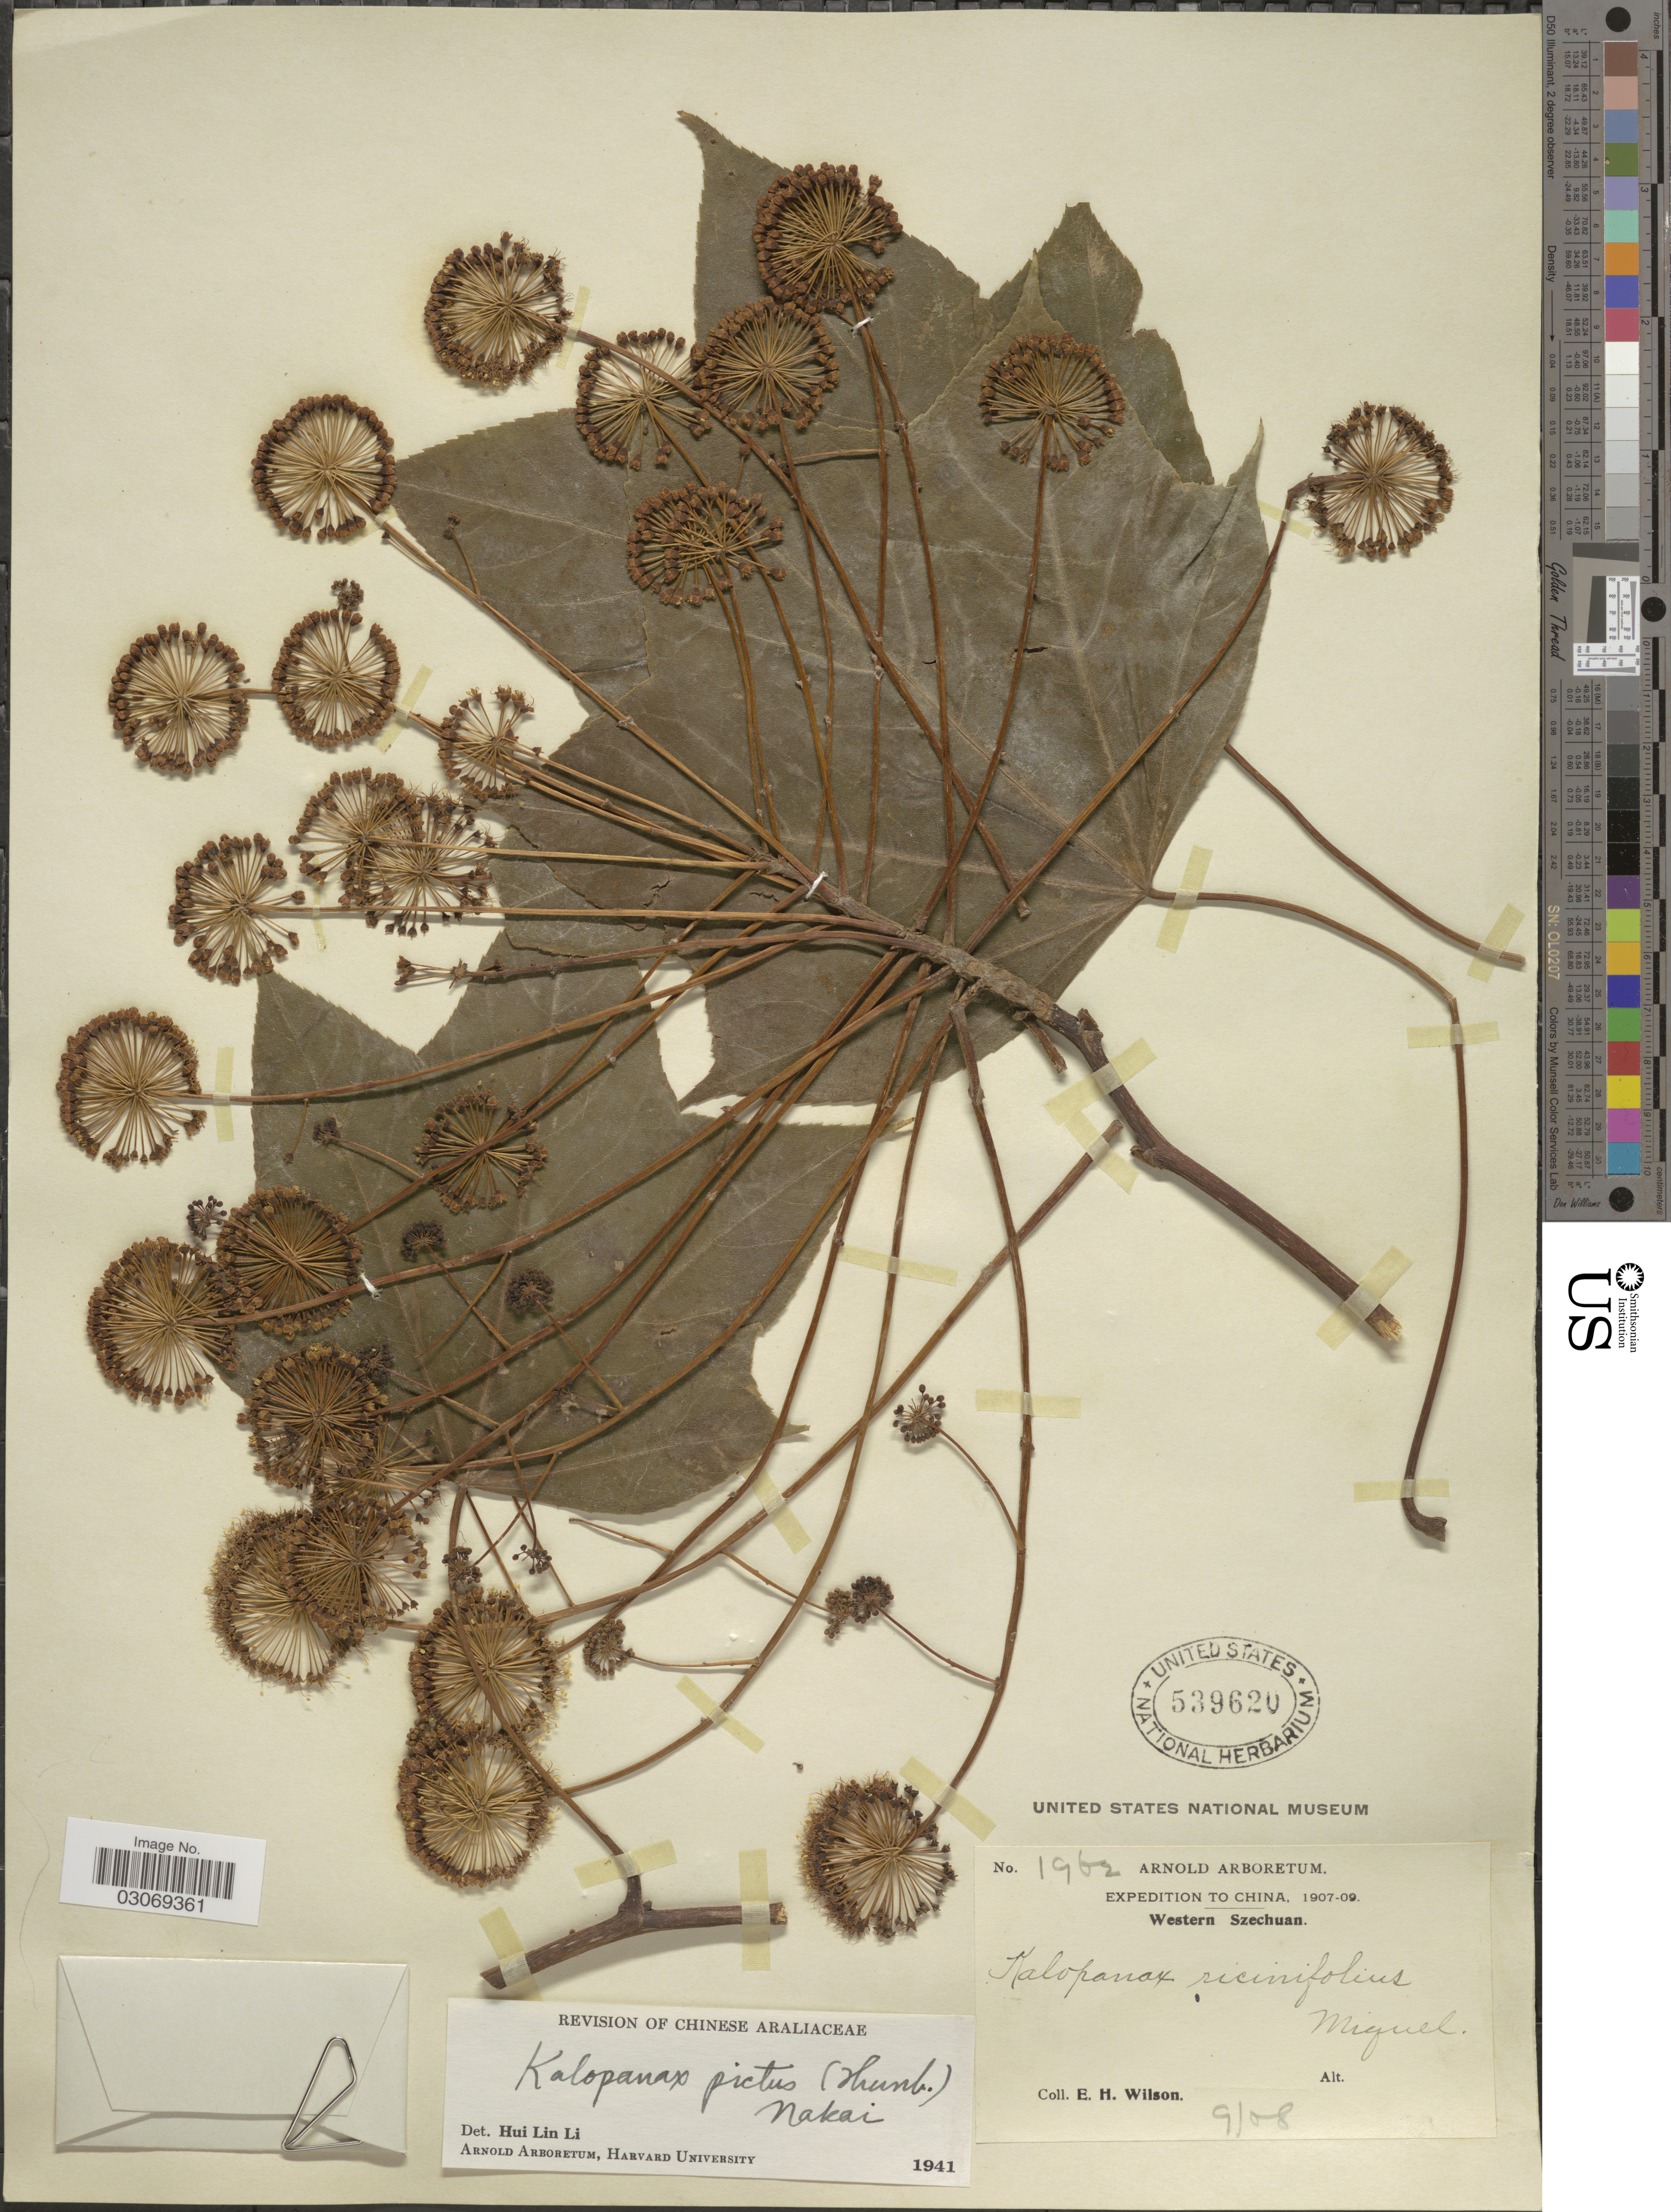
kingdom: Plantae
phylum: Tracheophyta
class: Magnoliopsida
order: Apiales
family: Araliaceae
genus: Kalopanax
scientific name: Kalopanax pictus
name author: (Thunb.) Nakai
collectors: E. Wilson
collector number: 1962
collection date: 1908-09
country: China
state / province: Sichuan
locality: Western Szechuan.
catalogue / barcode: US 539620